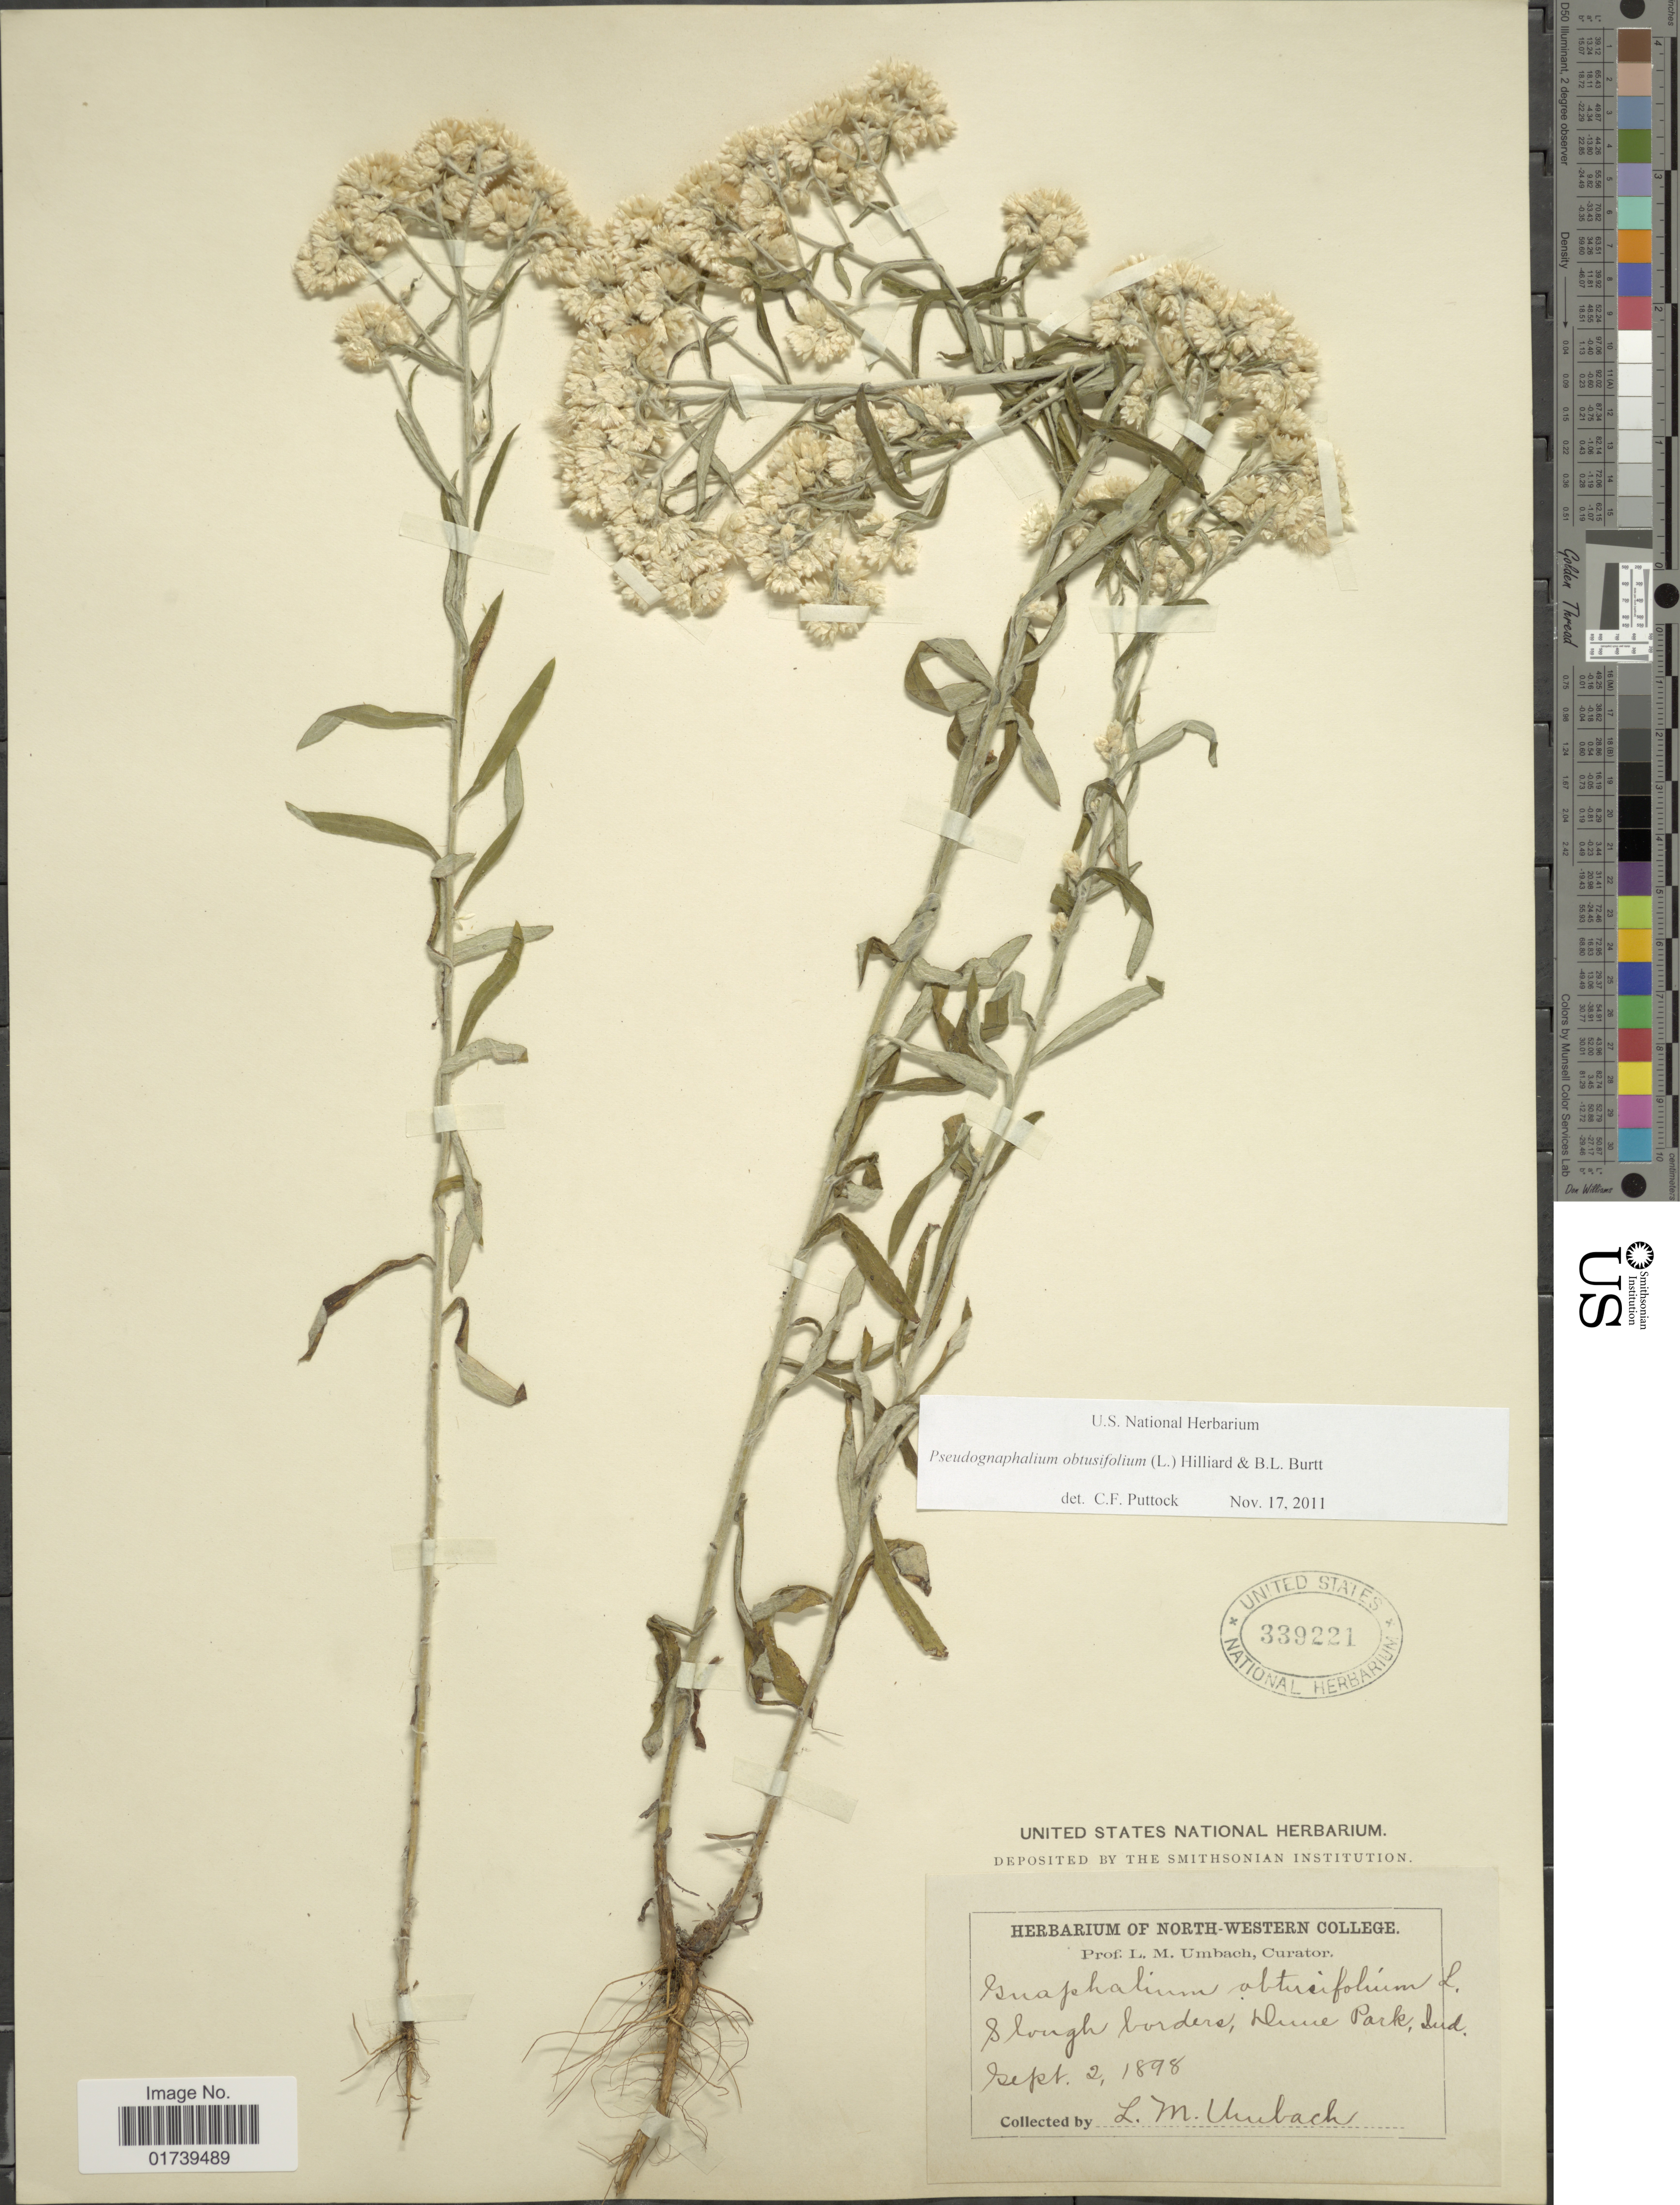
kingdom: Plantae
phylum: Tracheophyta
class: Magnoliopsida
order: Asterales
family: Asteraceae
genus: Pseudognaphalium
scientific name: Pseudognaphalium obtusifolium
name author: (L.) Hilliard & B.L. Burtt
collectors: L. M. Umbach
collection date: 1898-09-02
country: United States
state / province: Indiana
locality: Slough borders, Dune Park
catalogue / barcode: US 339221